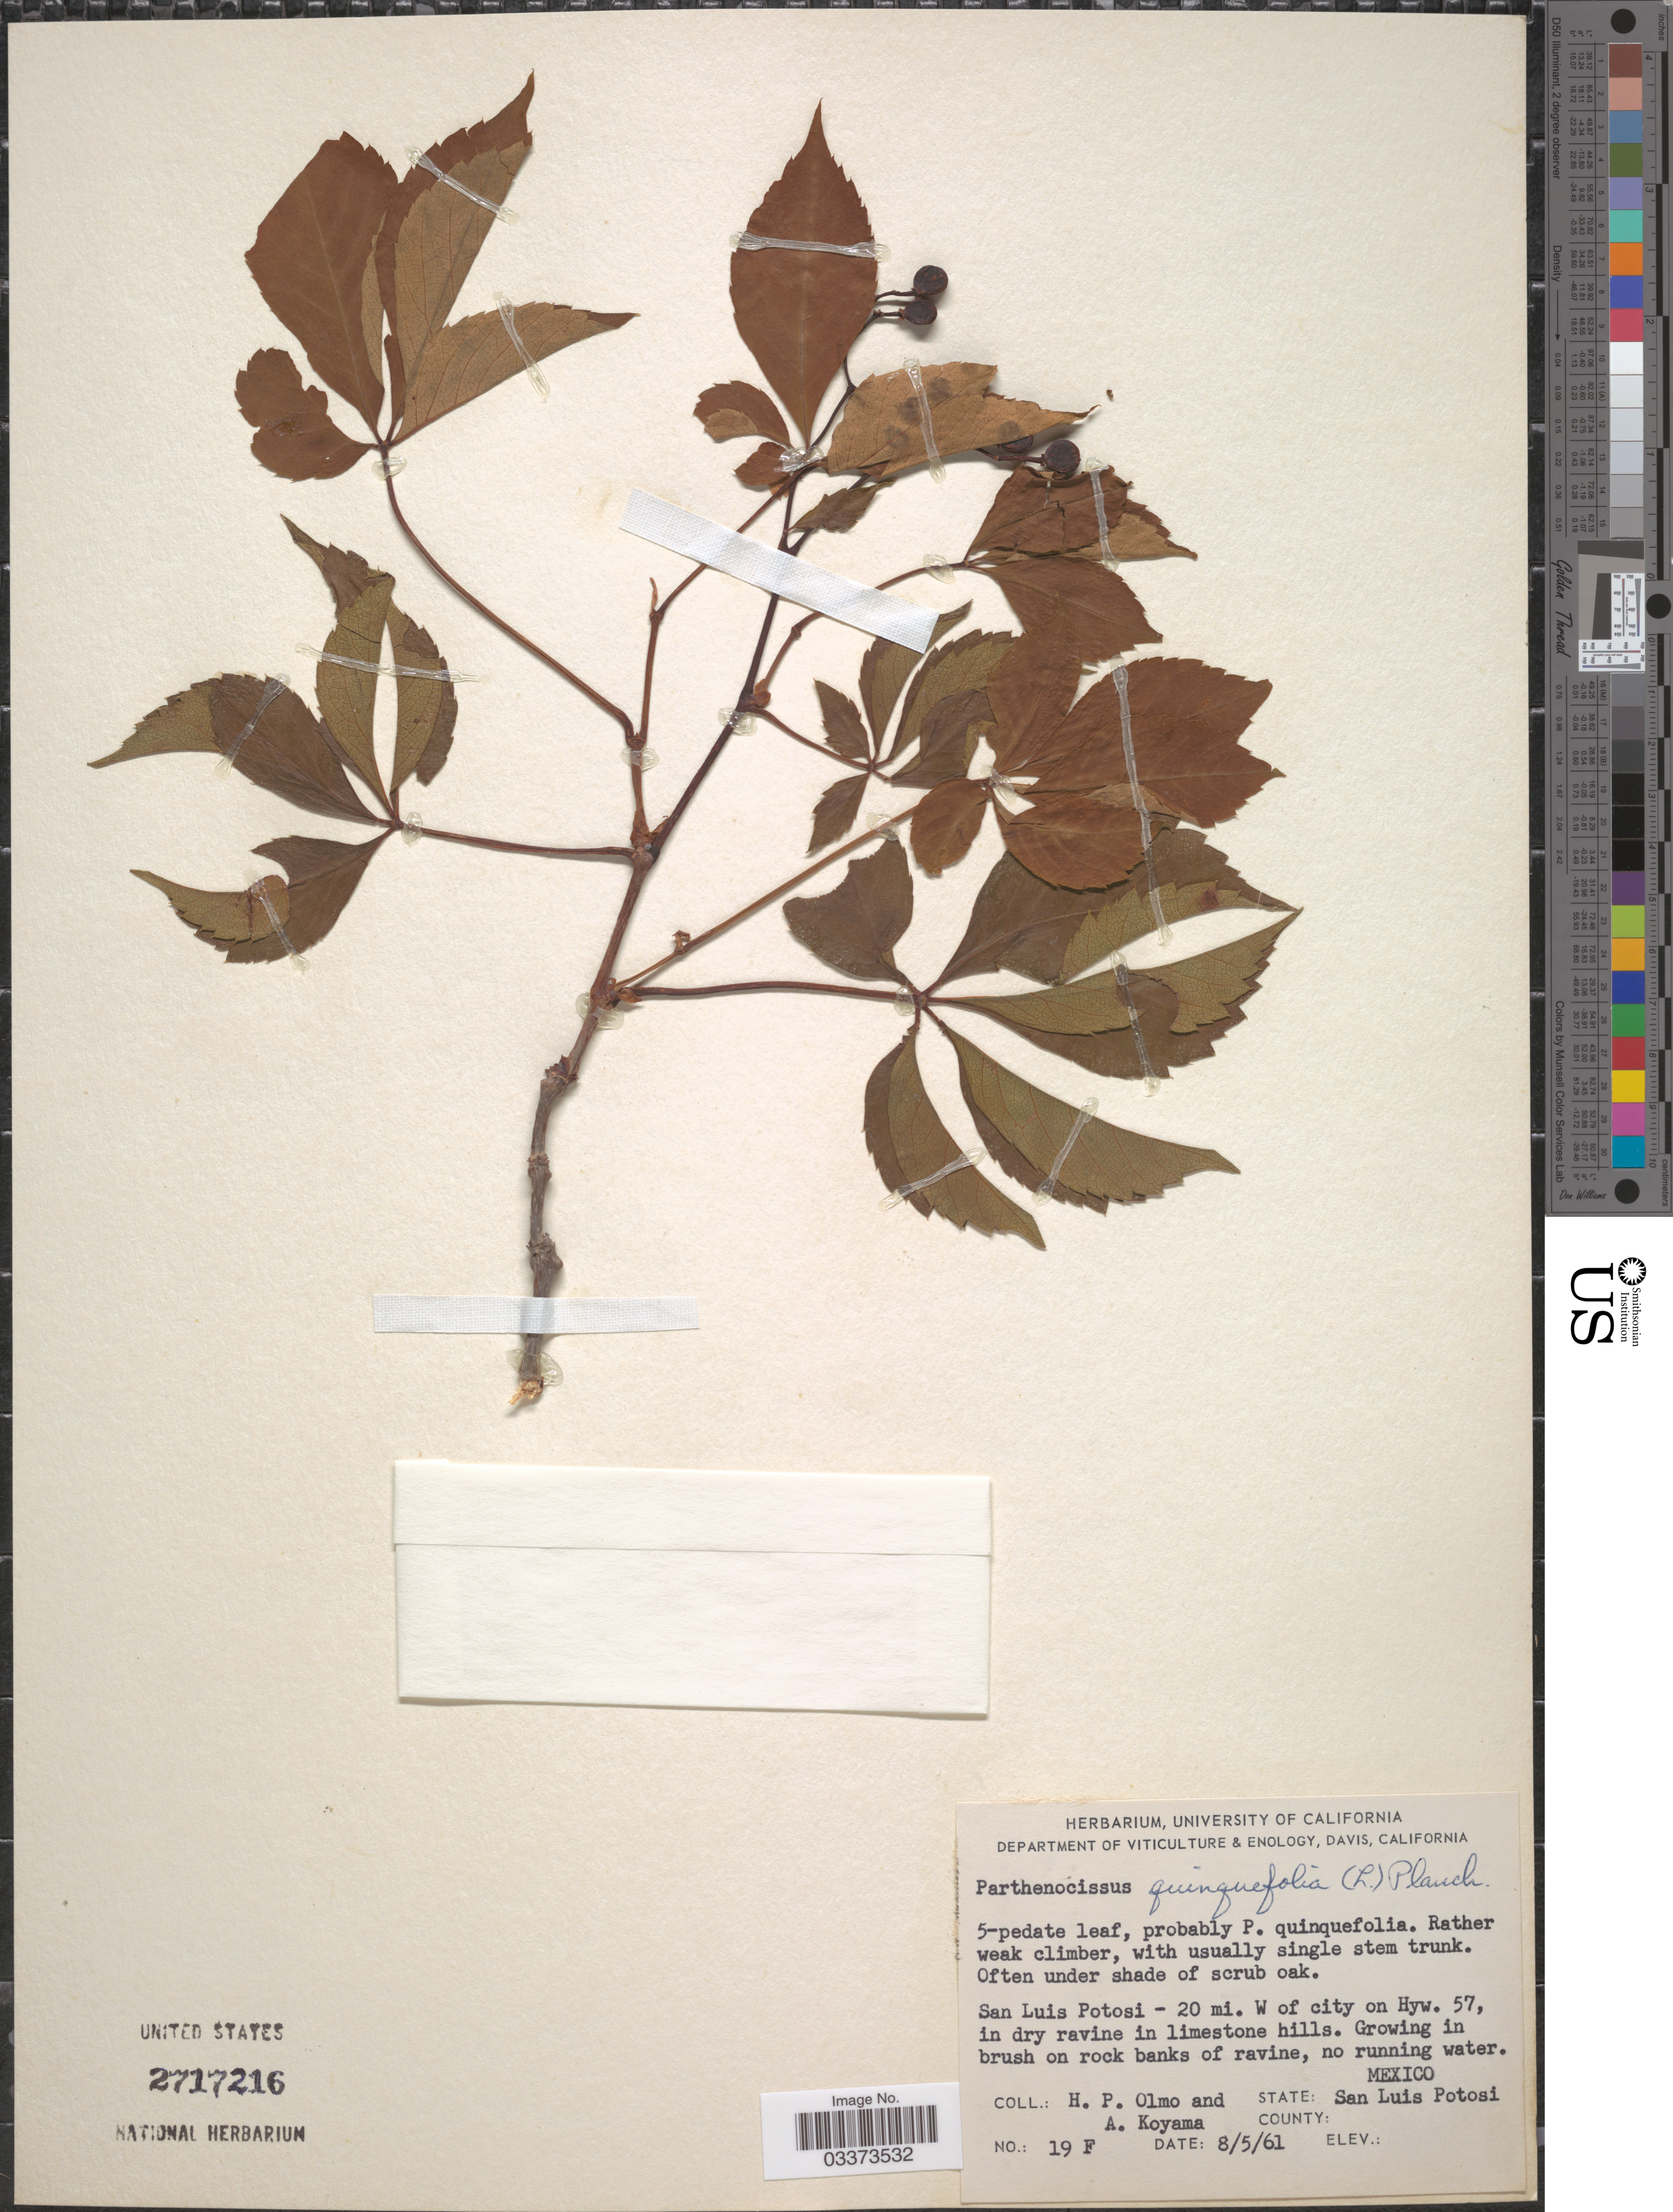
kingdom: Plantae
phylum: Tracheophyta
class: Magnoliopsida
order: Vitales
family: Vitaceae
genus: Parthenocissus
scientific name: Parthenocissus quinquefolia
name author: (L.) Planch.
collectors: H. Olmo & A. Koyama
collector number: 19 F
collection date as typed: Transcribed d/m/y: 8/5/61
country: Mexico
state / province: San Luis Potosí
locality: San Luis Potosi - 20 mi. W of city on Hyw. 57, in dry ravine in limestone hills.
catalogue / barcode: US 2717216